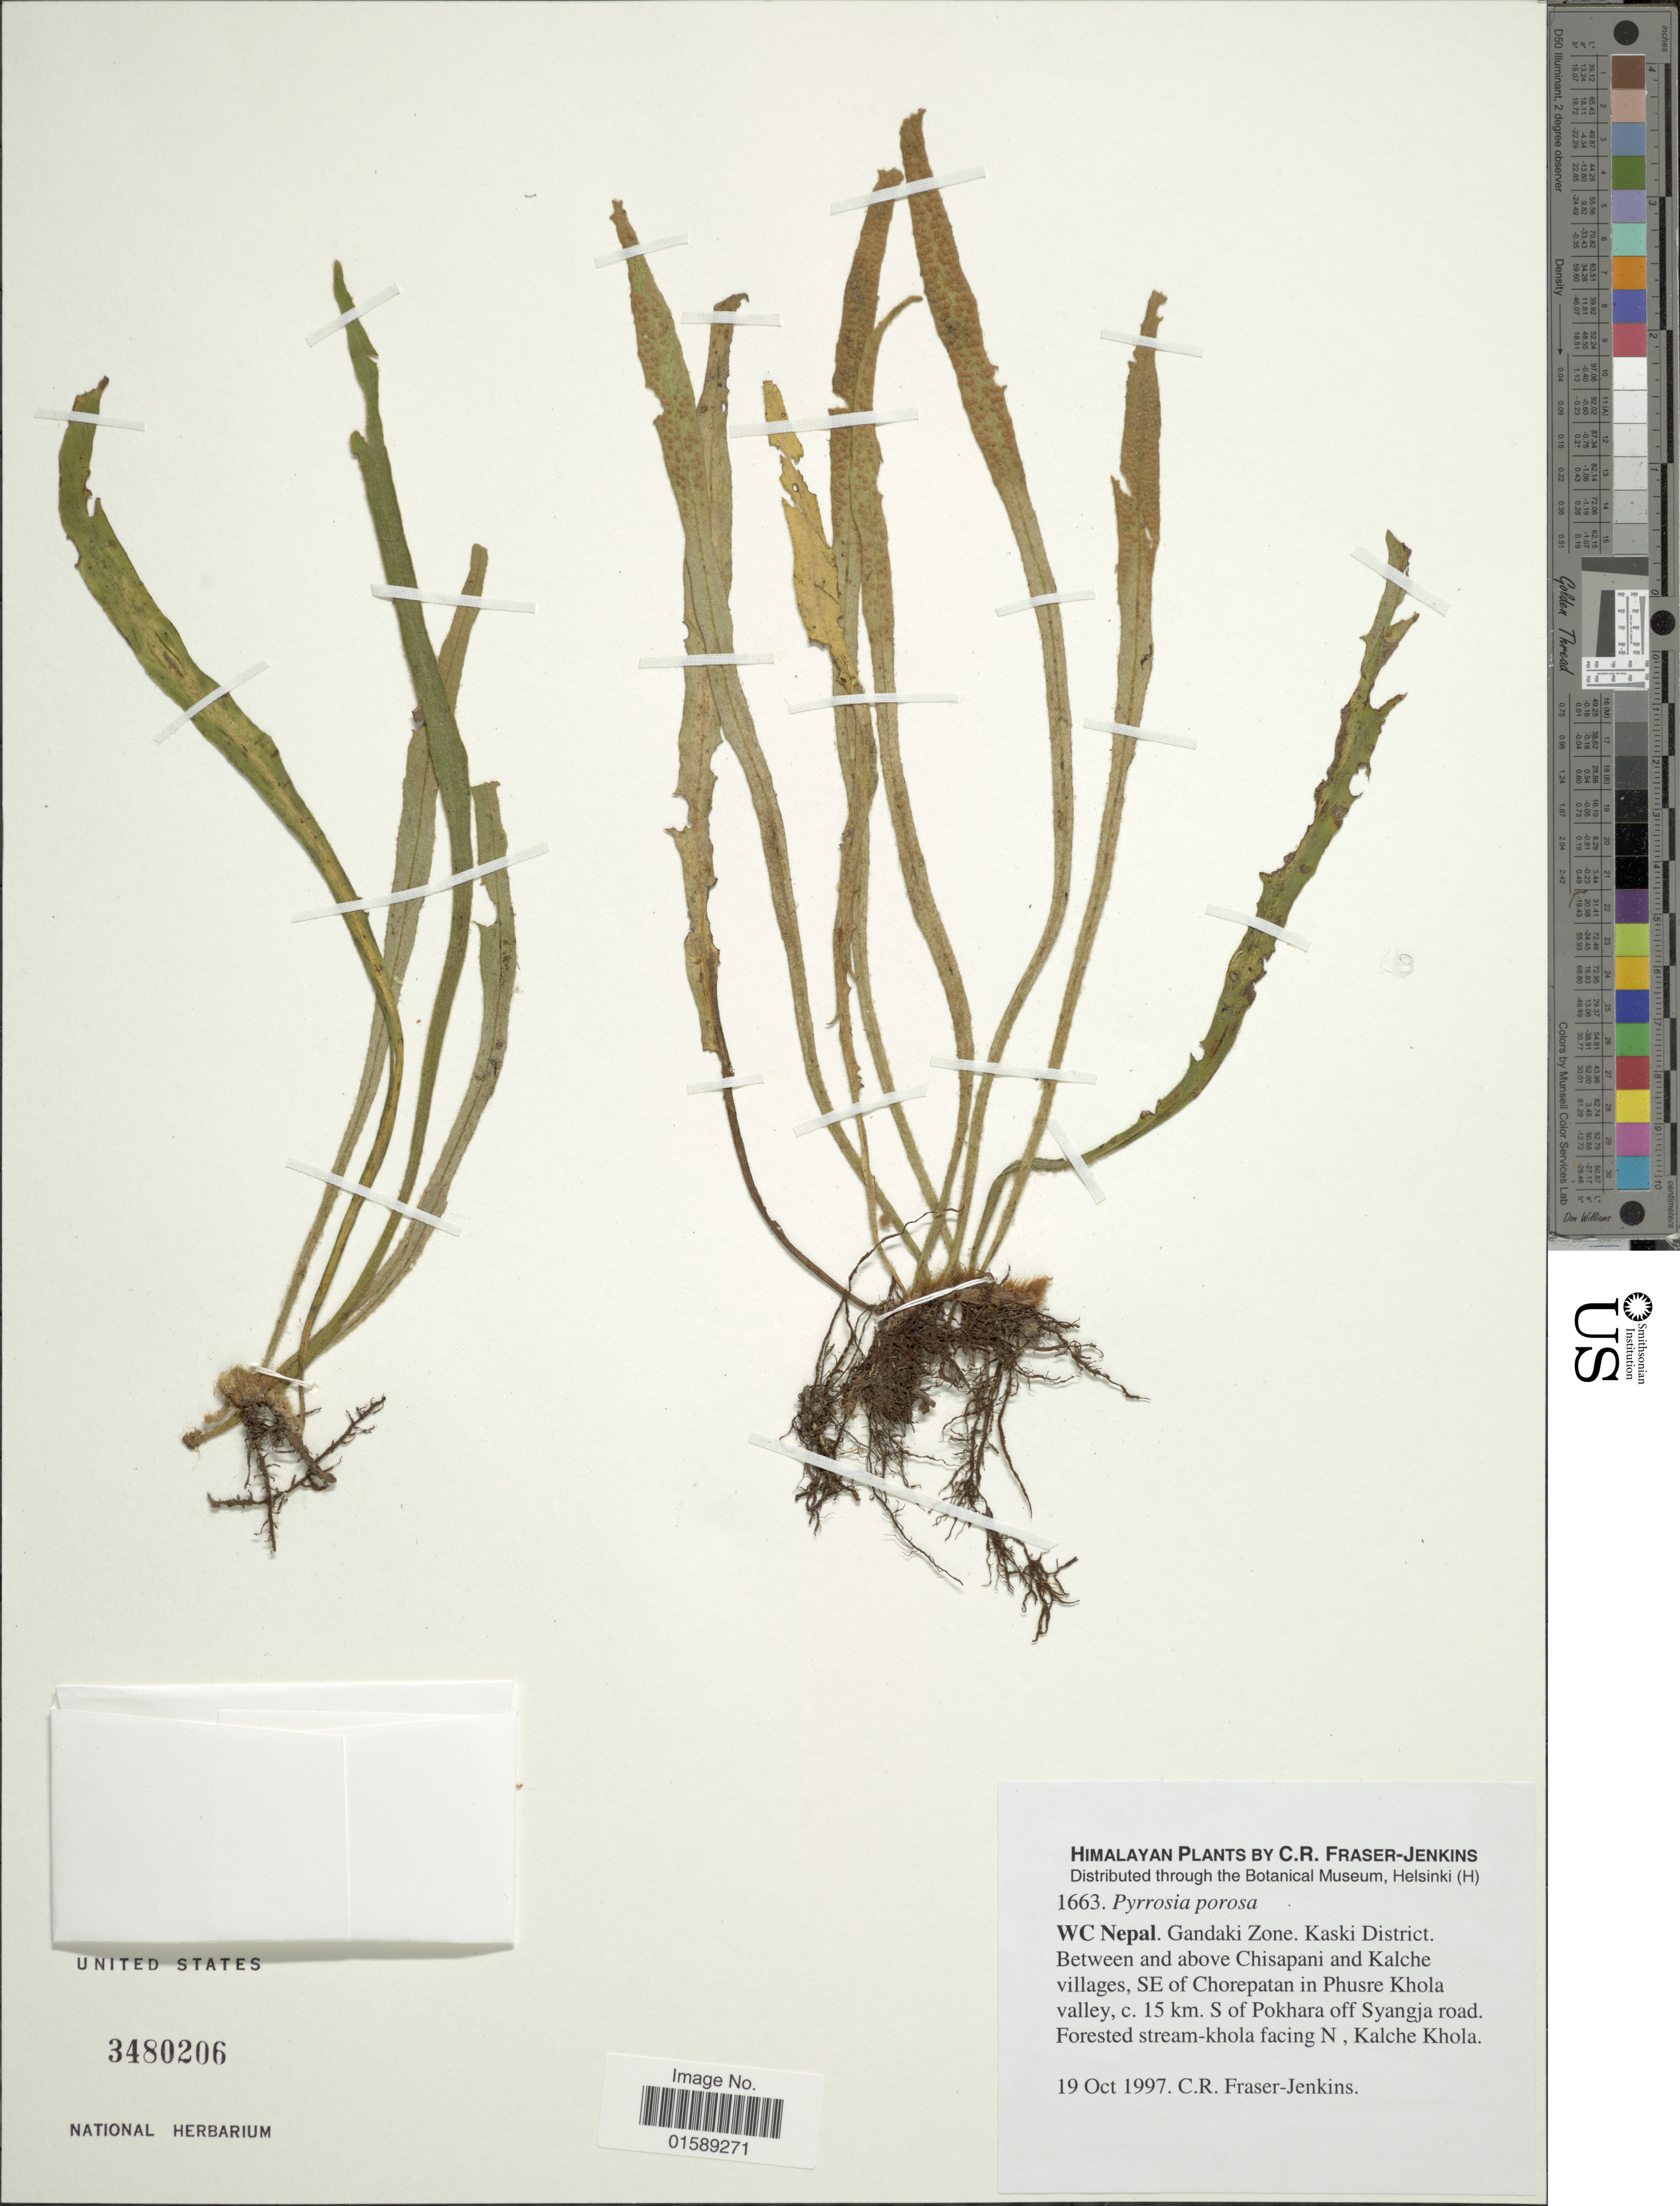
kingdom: Plantae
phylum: Tracheophyta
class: Polypodiopsida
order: Polypodiales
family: Polypodiaceae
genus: Pyrrosia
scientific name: Pyrrosia porosa var. porosa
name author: (C. Presl) Hovenkamp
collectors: C. R. Fraser-Jenkins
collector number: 1663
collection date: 1997-10-19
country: Nepal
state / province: Gandaki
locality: Himalayan. WC Nepal. Gandaki Zone. Kaski District, Between and above Chisapani and Kalche villages, SE of Chorepatan in Phusre Khola valley, c. 15km. S of Pokhara off Syangja road. Forested stream-khola facing N. Kalche Khola.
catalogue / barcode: US 3480206